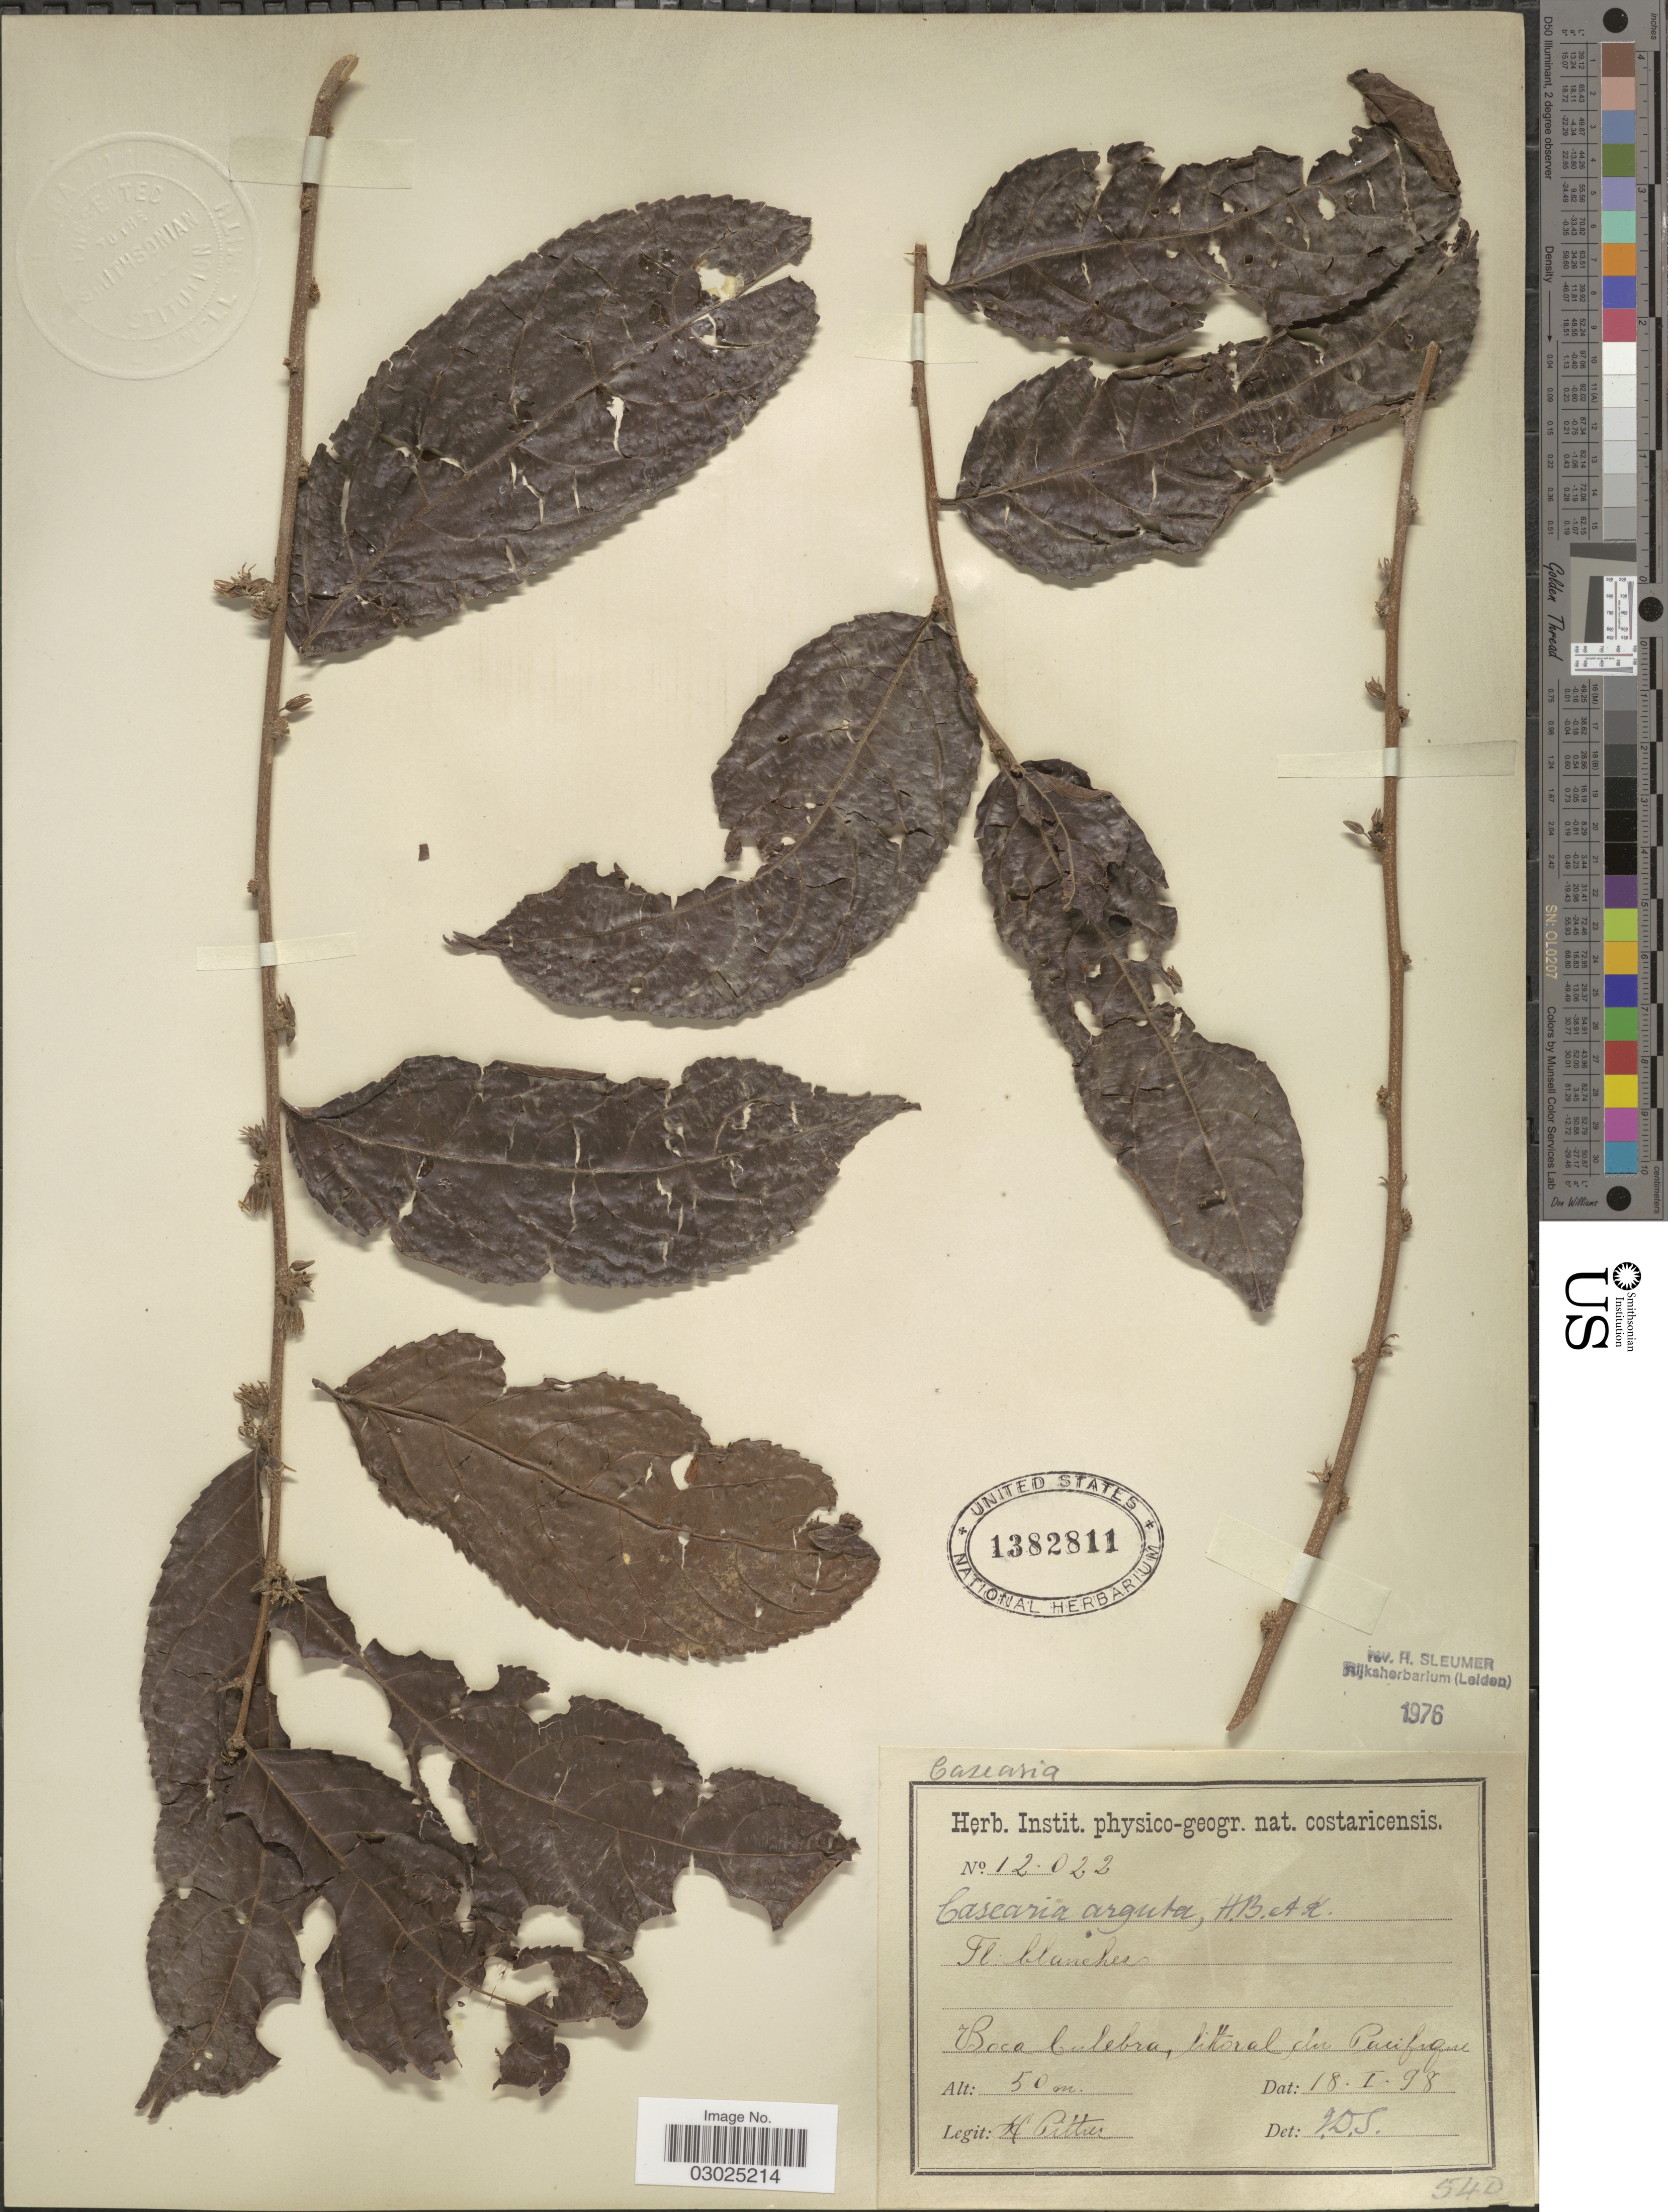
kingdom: Plantae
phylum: Tracheophyta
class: Magnoliopsida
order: Malpighiales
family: Salicaceae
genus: Casearia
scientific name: Casearia arguta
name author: Kunth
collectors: H. F. Pittier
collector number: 12022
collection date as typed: Transcribed d/m/y: 18/1/98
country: Costa Rica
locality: Boca Culebra, littoral de Pacifique.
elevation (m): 50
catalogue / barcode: US 1382811